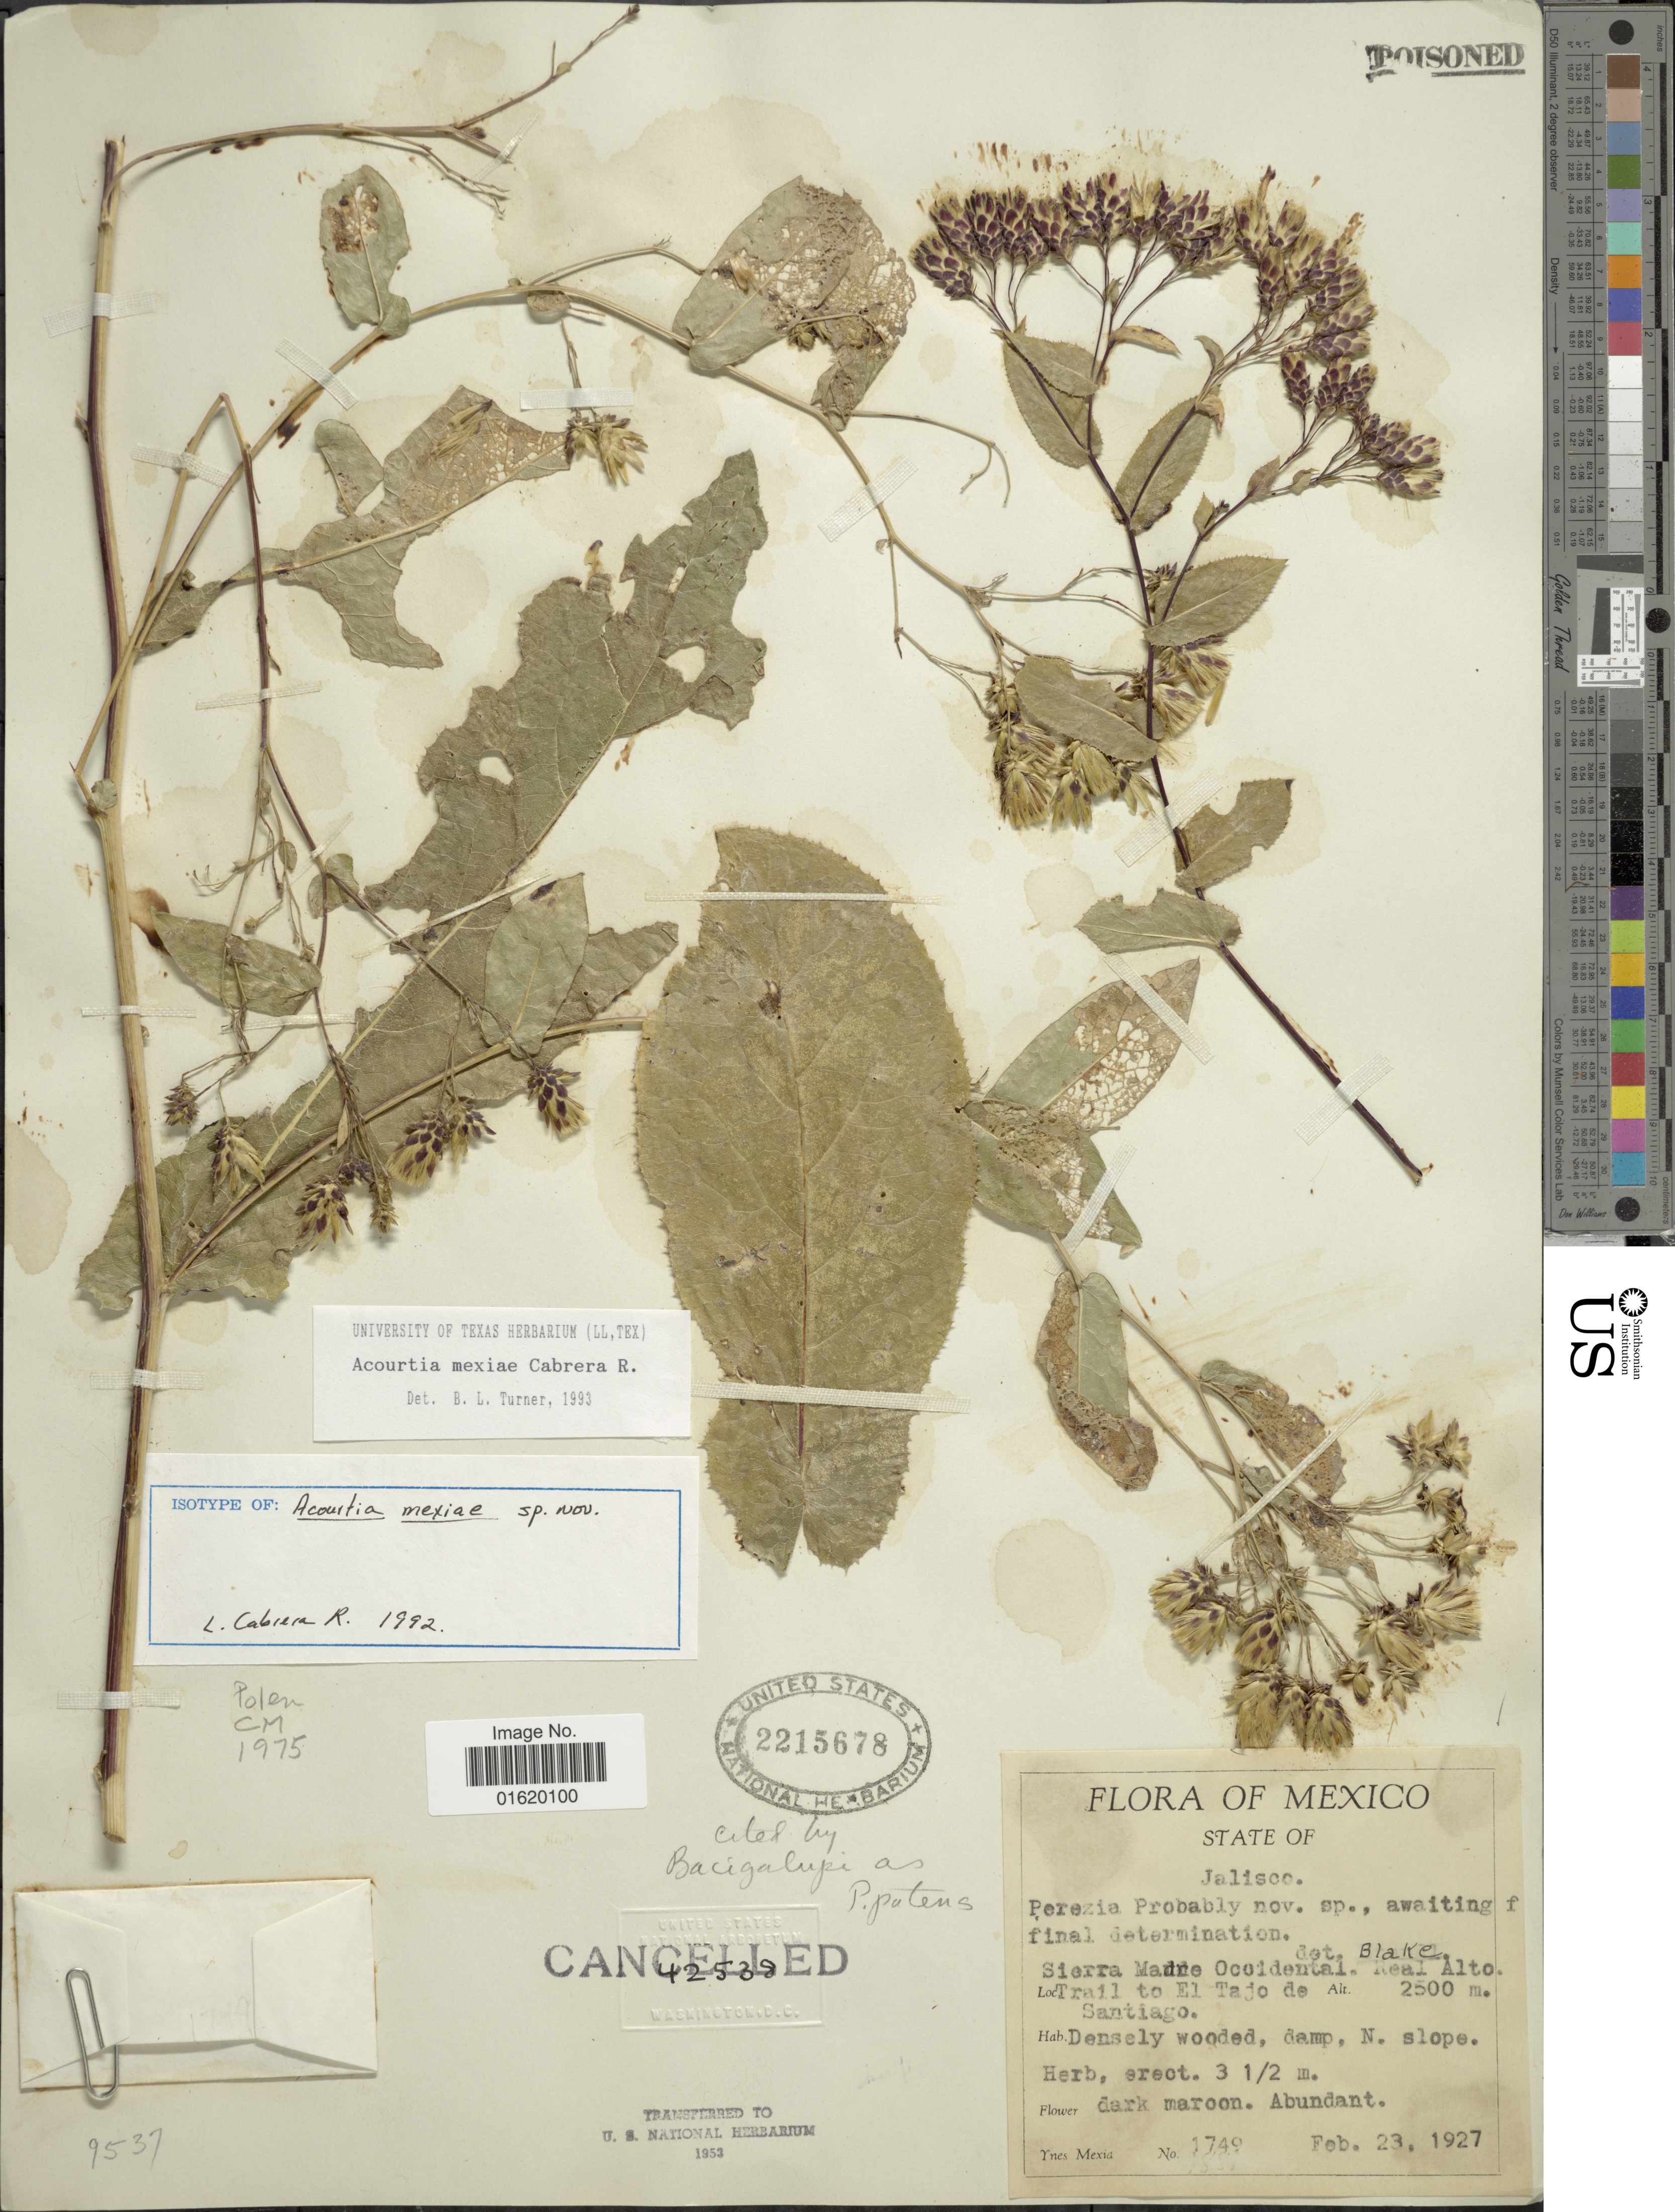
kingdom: Plantae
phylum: Tracheophyta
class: Magnoliopsida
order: Asterales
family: Asteraceae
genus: Acourtia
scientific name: Acourtia mexiae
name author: L. Cabrera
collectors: Y. Mexia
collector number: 1749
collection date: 1927-02-23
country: Mexico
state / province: Jalisco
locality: Sierra Madre Occidental, trail to El Tajo de Santiago, Densely wooded, damp, N. slope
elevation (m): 2500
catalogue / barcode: US 2215678